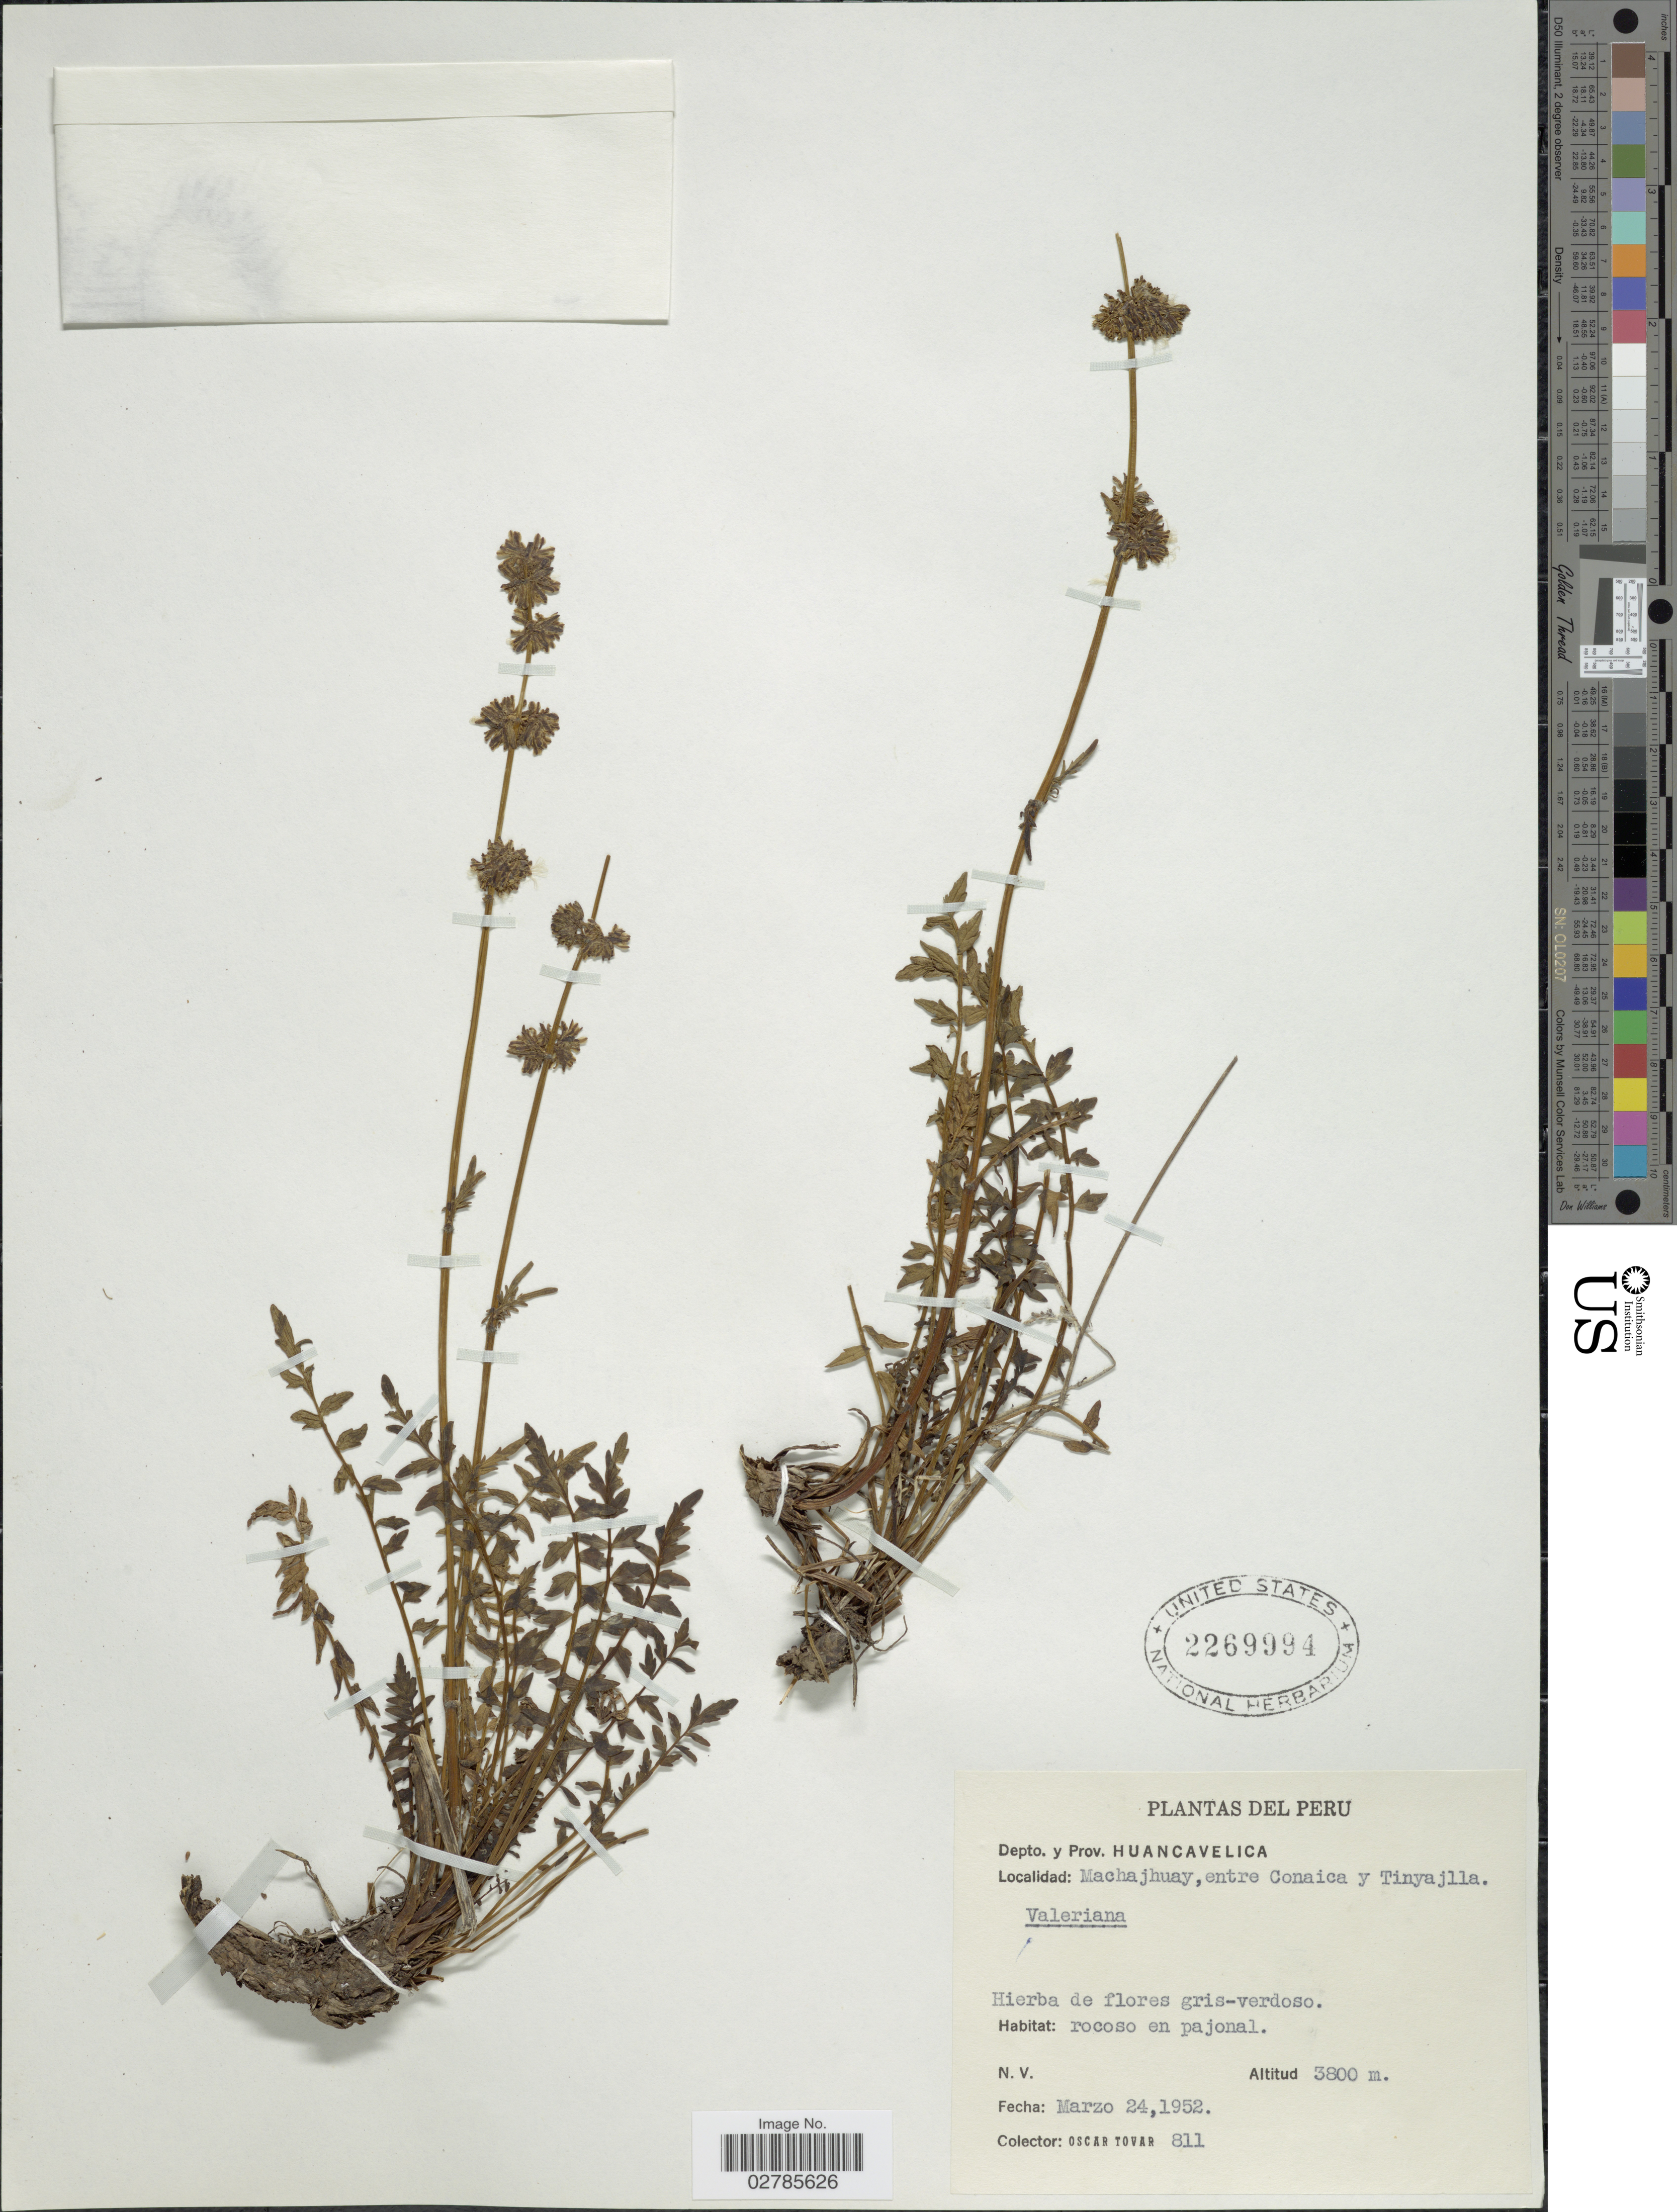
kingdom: Plantae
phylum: Tracheophyta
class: Magnoliopsida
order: Dipsacales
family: Caprifoliaceae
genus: Valeriana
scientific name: Valeriana sp.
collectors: Ó. Tovar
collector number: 811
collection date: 1952-03-24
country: Peru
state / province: Huancavelica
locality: Depto. y Prov. Huancavelica, Machajhuay, entre Conaica y Tinyajlla.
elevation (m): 3800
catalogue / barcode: US 2269994